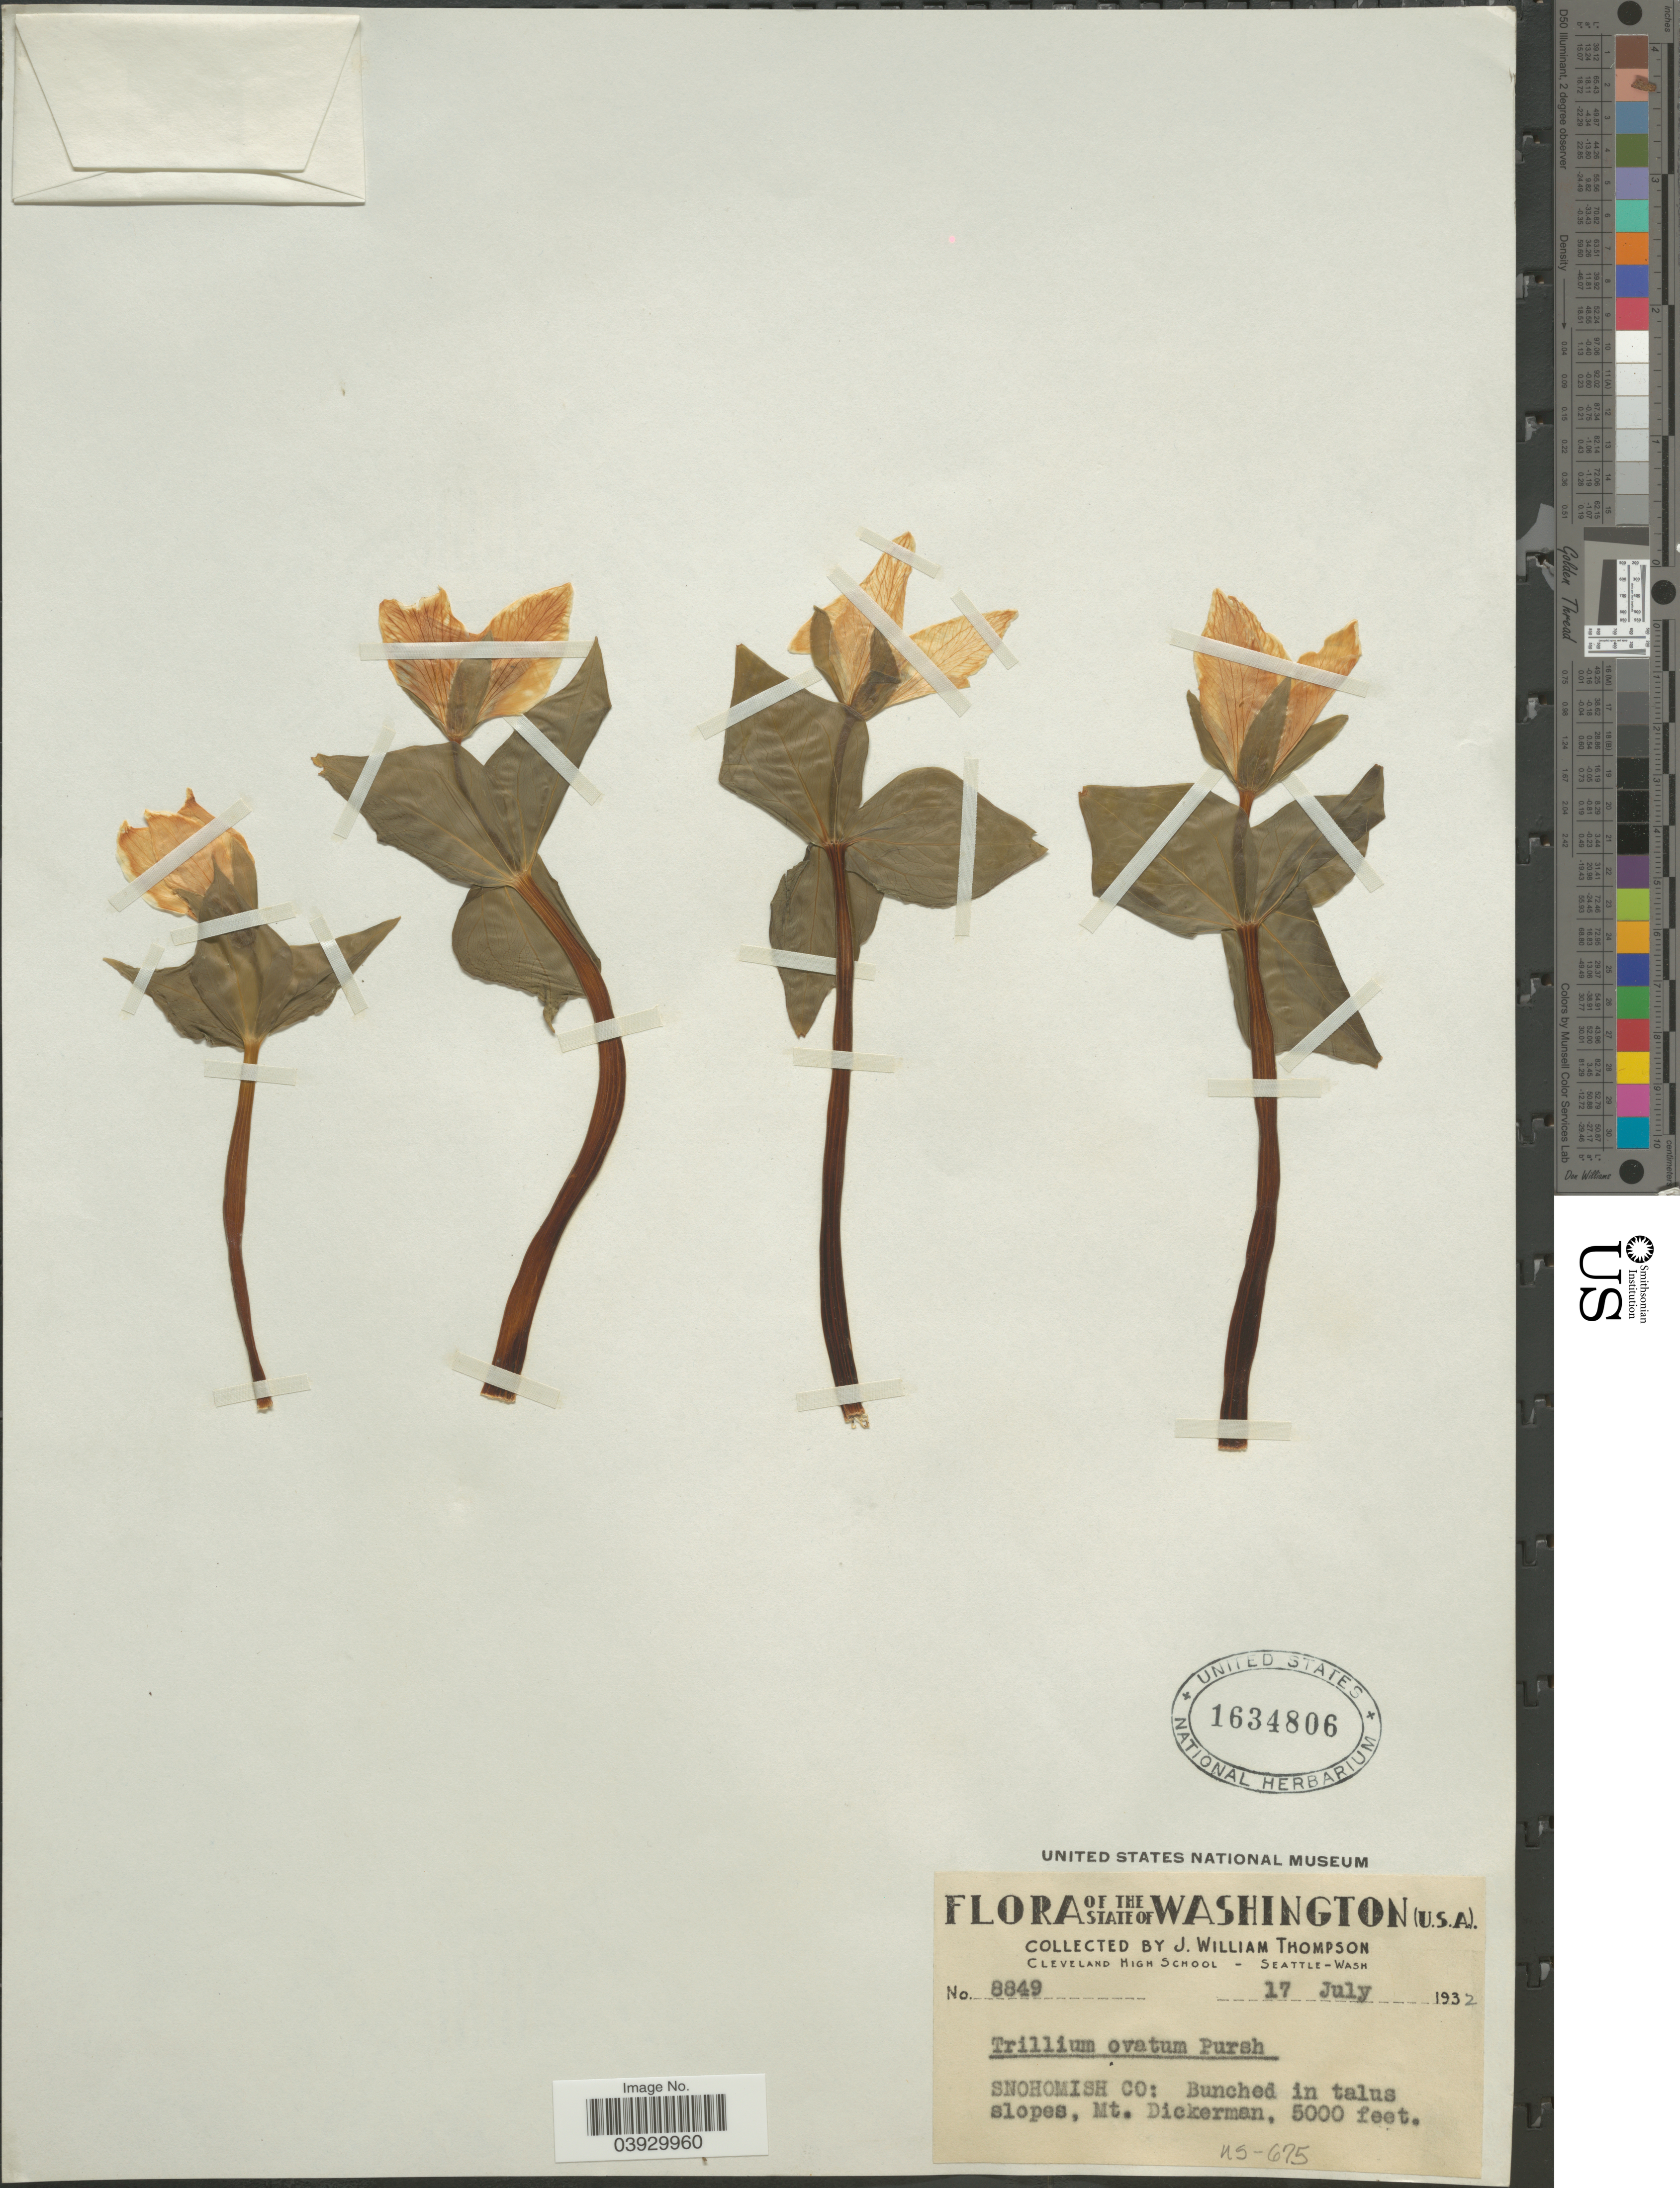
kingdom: Plantae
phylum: Tracheophyta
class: Liliopsida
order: Liliales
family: Melanthiaceae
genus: Trillium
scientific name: Trillium ovatum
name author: Pursh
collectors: J. W. Thompson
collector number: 8849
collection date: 1932-07-17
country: United States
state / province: Washington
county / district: Snohomish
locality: Snohomish Co: Mt. Dickerman.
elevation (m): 1524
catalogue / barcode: US 1634806